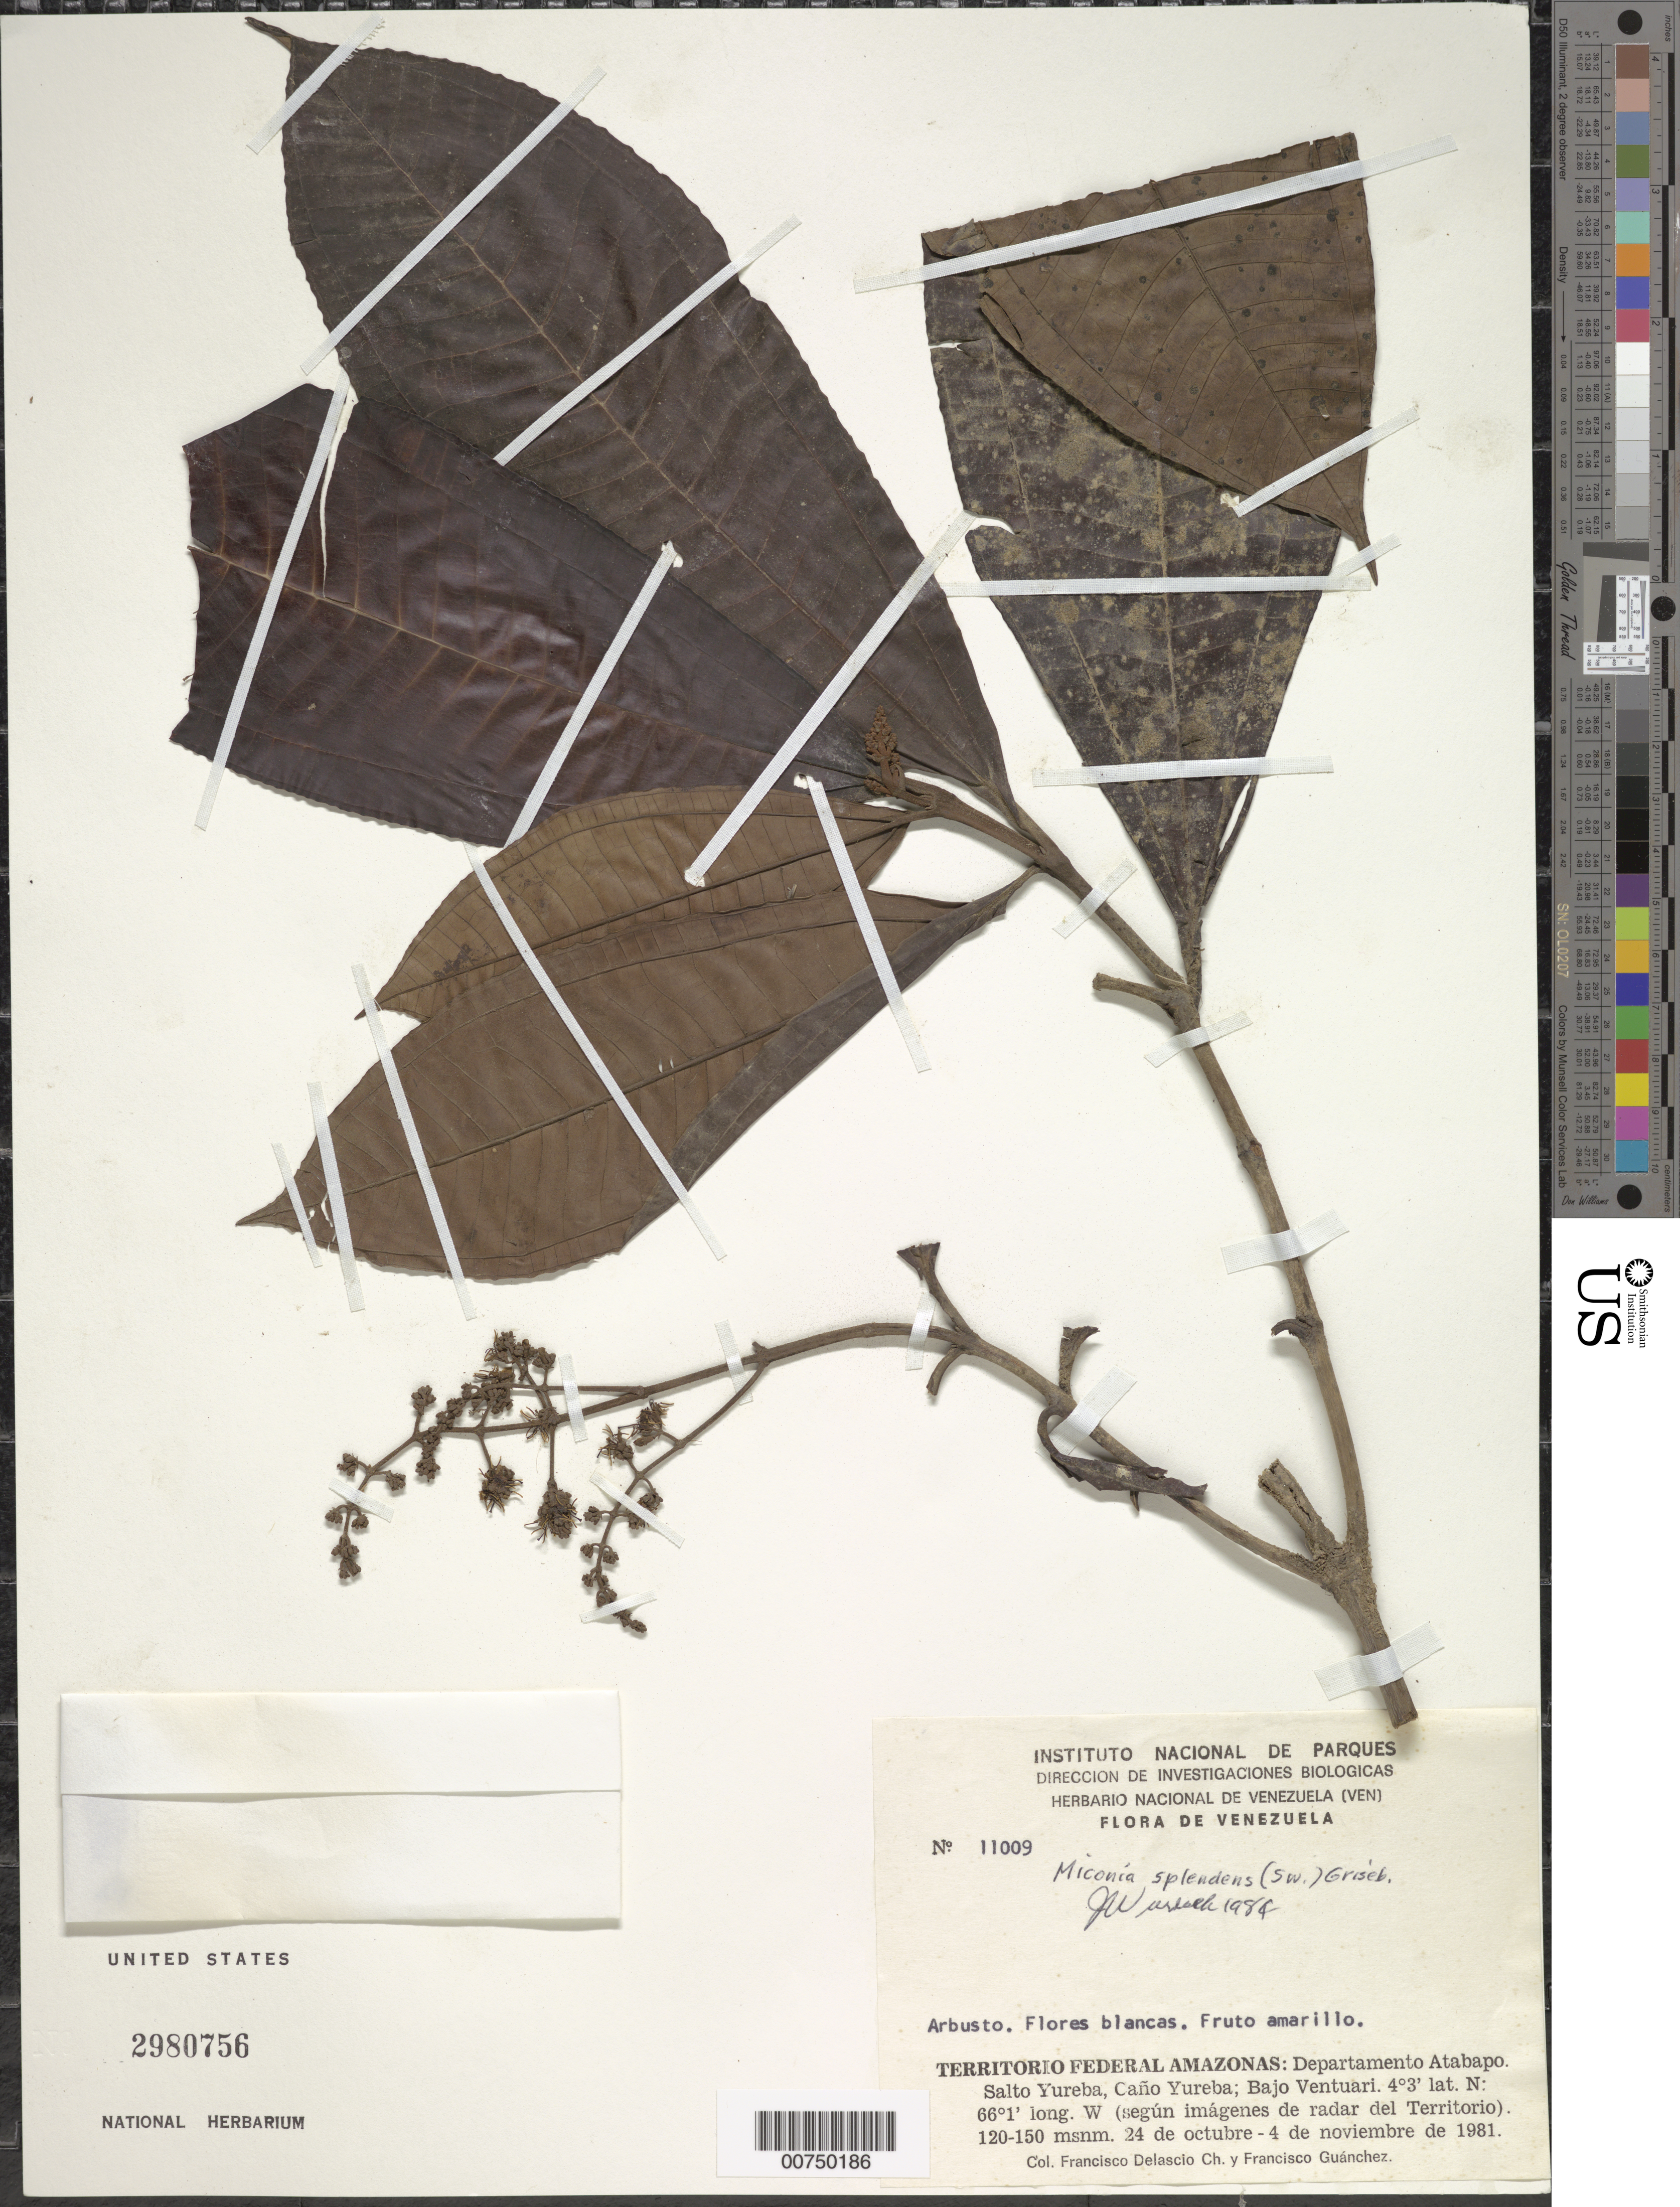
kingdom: Plantae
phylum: Tracheophyta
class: Magnoliopsida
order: Myrtales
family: Melastomataceae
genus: Miconia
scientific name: Miconia splendens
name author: (Sw.) Griseb.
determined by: Wurdack, John J., (US), US (UNITED STATES)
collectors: F. Delascio C. & F. Guánchez M.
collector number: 11009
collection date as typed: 24-Oct-81 to 4-Nov-81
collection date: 1981-10-24/1981-11-04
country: Venezuela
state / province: Amazonas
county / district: Atabapo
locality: Salto Yureba, Caño Yureba, Bajo Ventuari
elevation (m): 120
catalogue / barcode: US 2980756